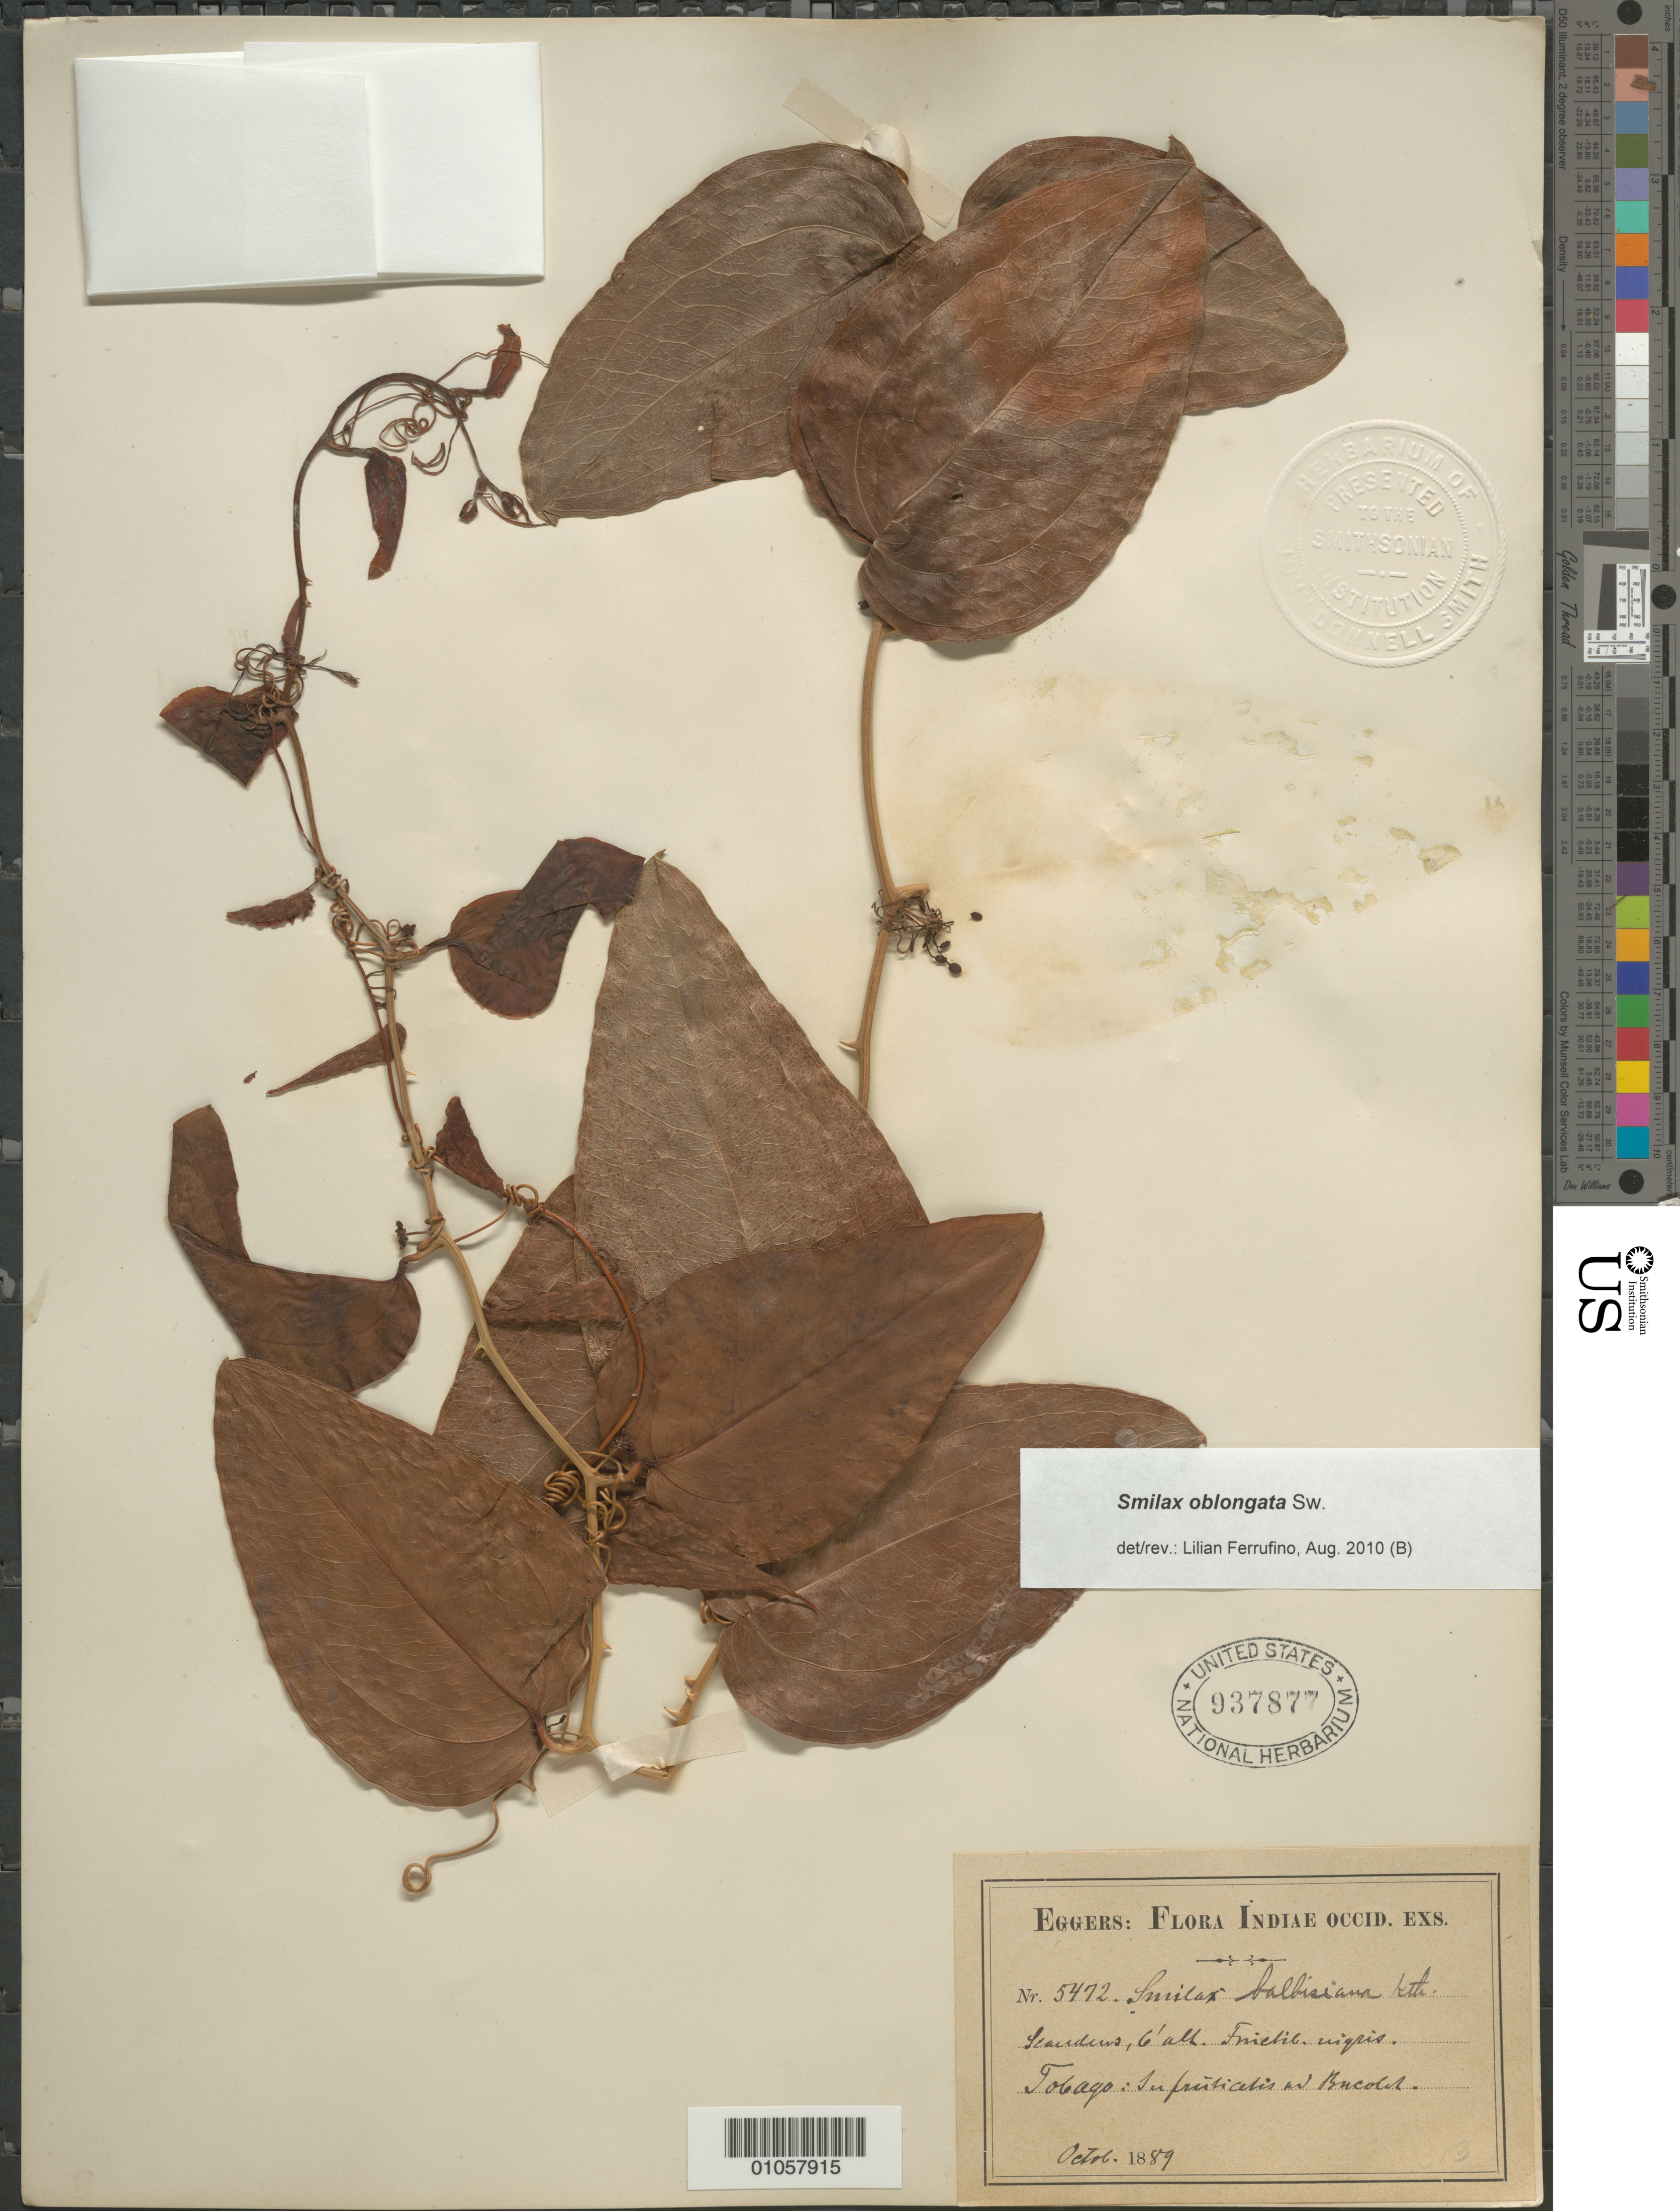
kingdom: Plantae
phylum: Tracheophyta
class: Liliopsida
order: Liliales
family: Smilacaceae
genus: Smilax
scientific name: Smilax oblongata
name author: Sw.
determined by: Ferrufino, L., (USJ), Herbario Universidad de Costa Rica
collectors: H. F. A. von Eggers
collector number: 5472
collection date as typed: Oct 1889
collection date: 1889-10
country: Trinidad and Tobago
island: Tobago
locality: Bacolet [?]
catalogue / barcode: US 937877